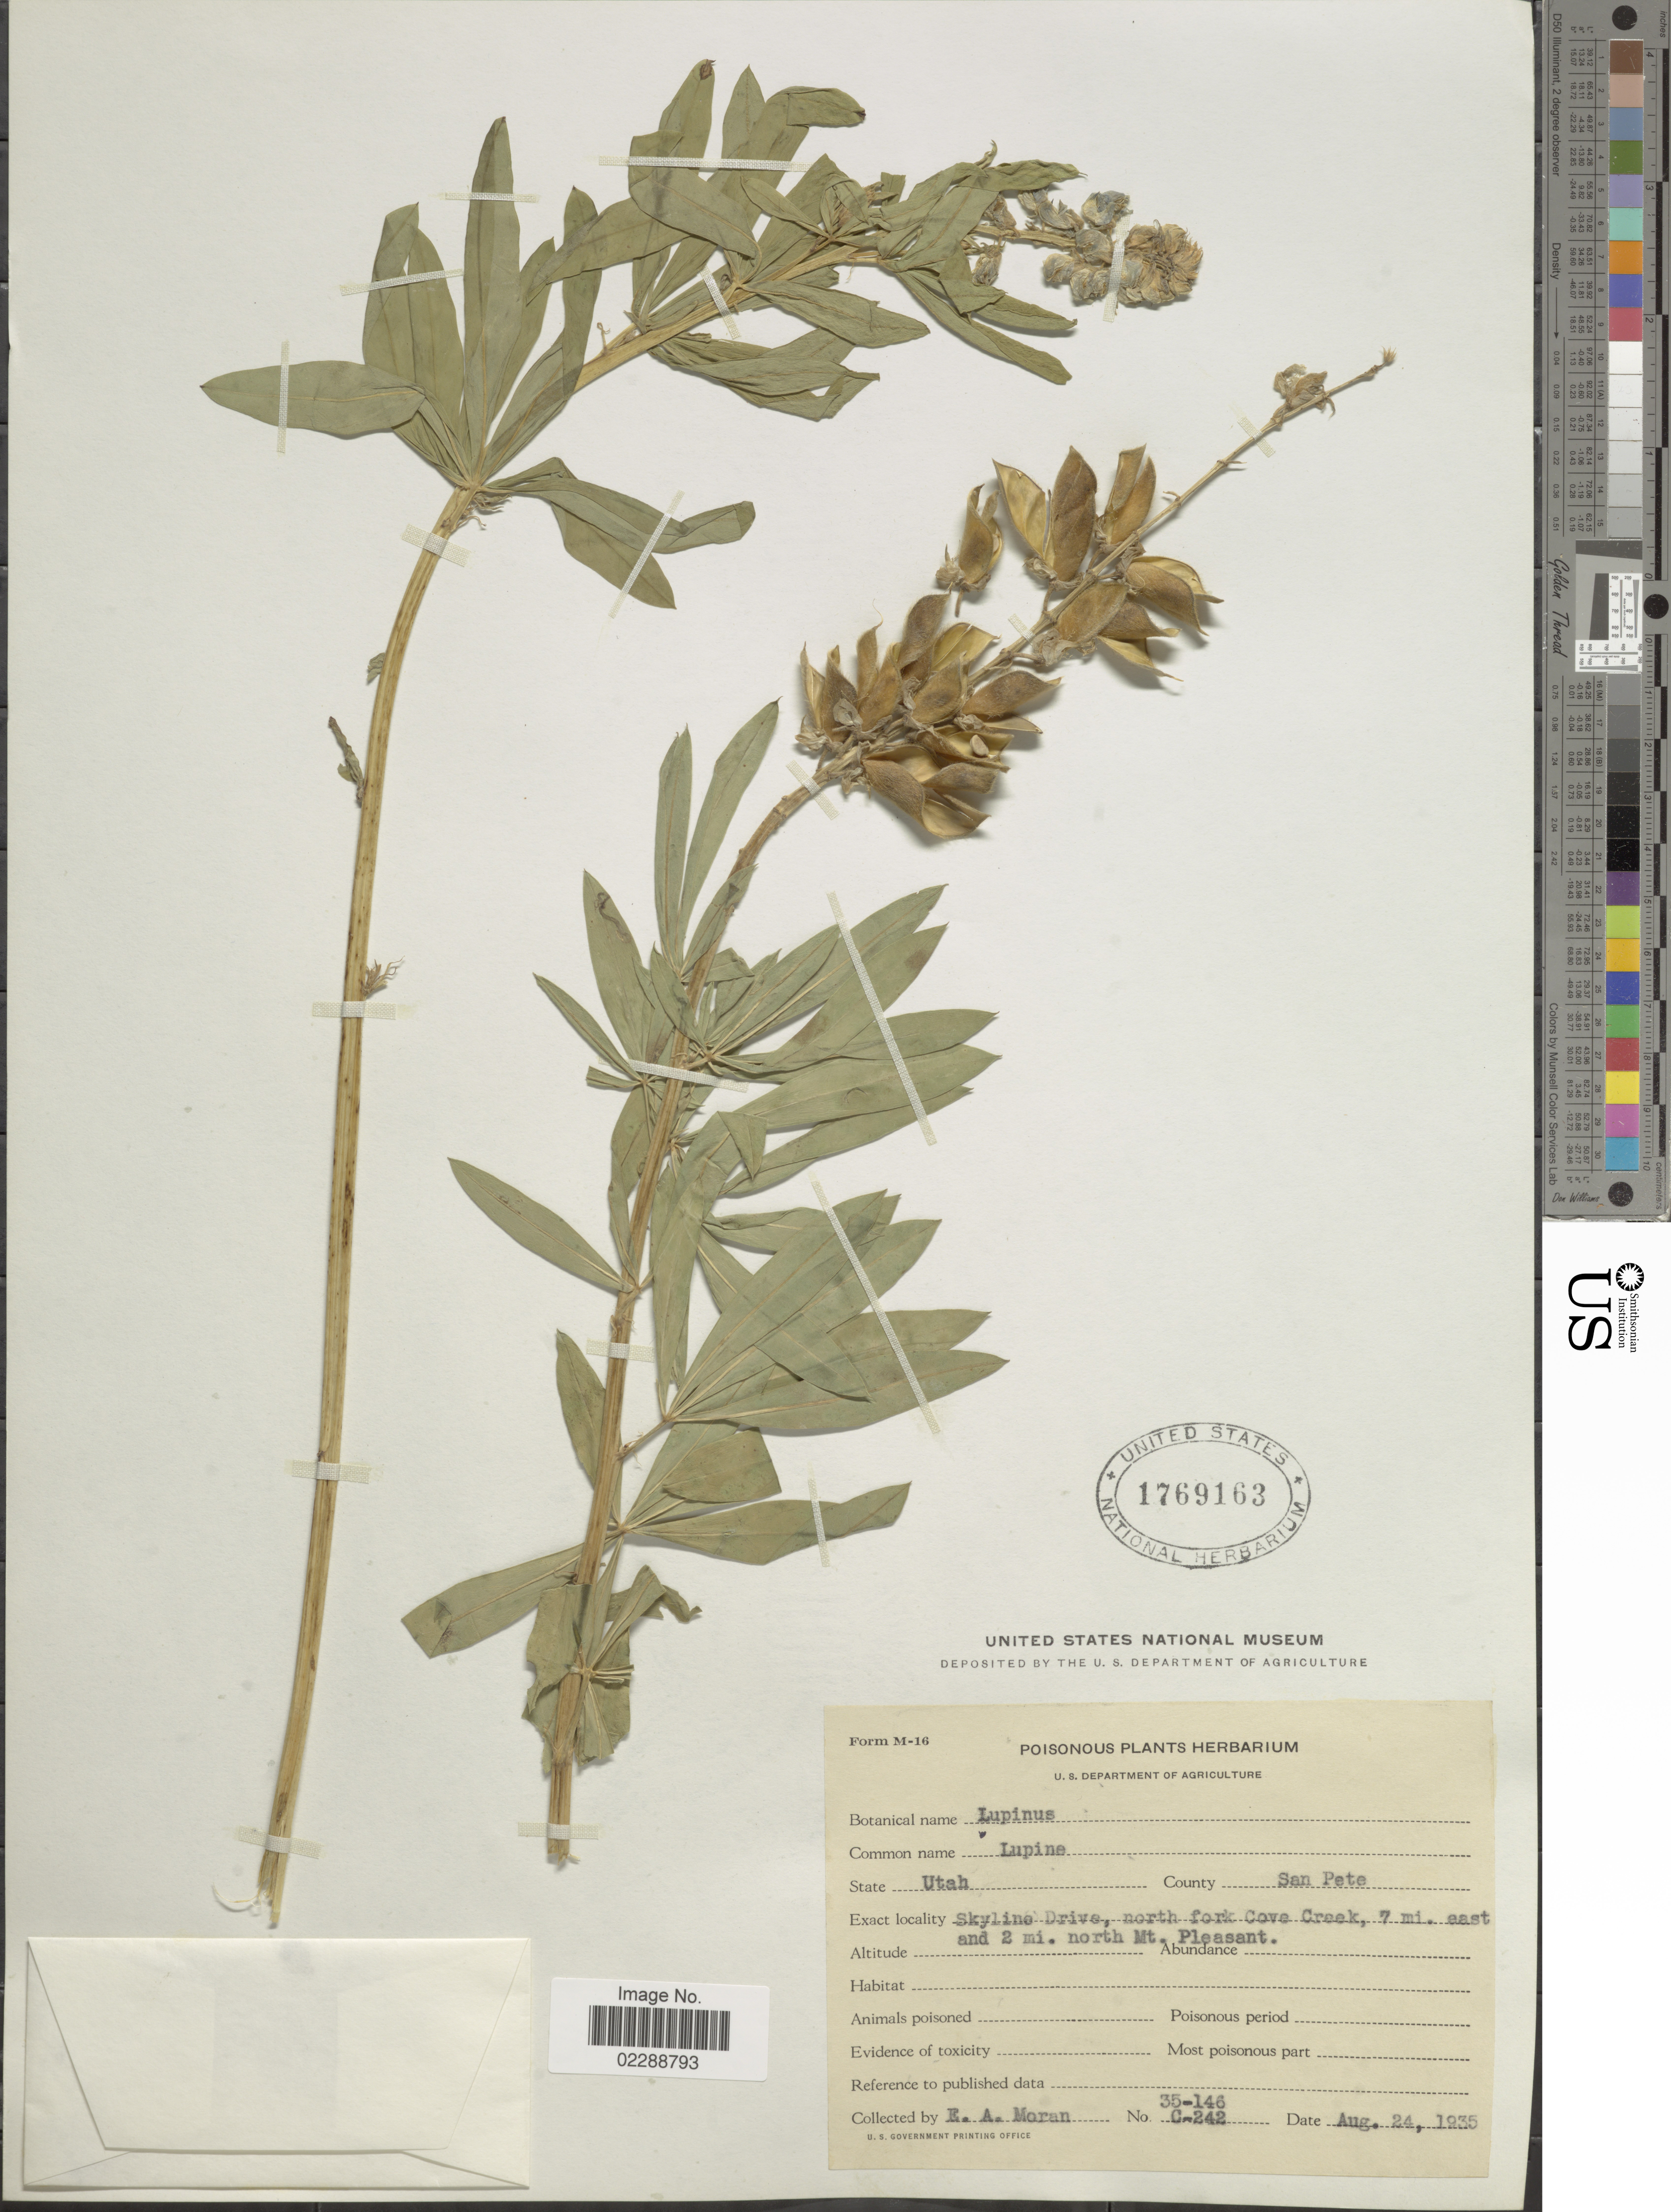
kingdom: Plantae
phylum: Tracheophyta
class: Magnoliopsida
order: Fabales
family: Fabaceae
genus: Lupinus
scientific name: Lupinus sp.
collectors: E. A. Moran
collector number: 35-146/C-242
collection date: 1935-08-24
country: United States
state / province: Utah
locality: State Utah, County San Pete, Skyline Drive, north fork Cove Creek, 7 mi. east and 2 mi. north Mt. Pleasant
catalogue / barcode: US 1769163